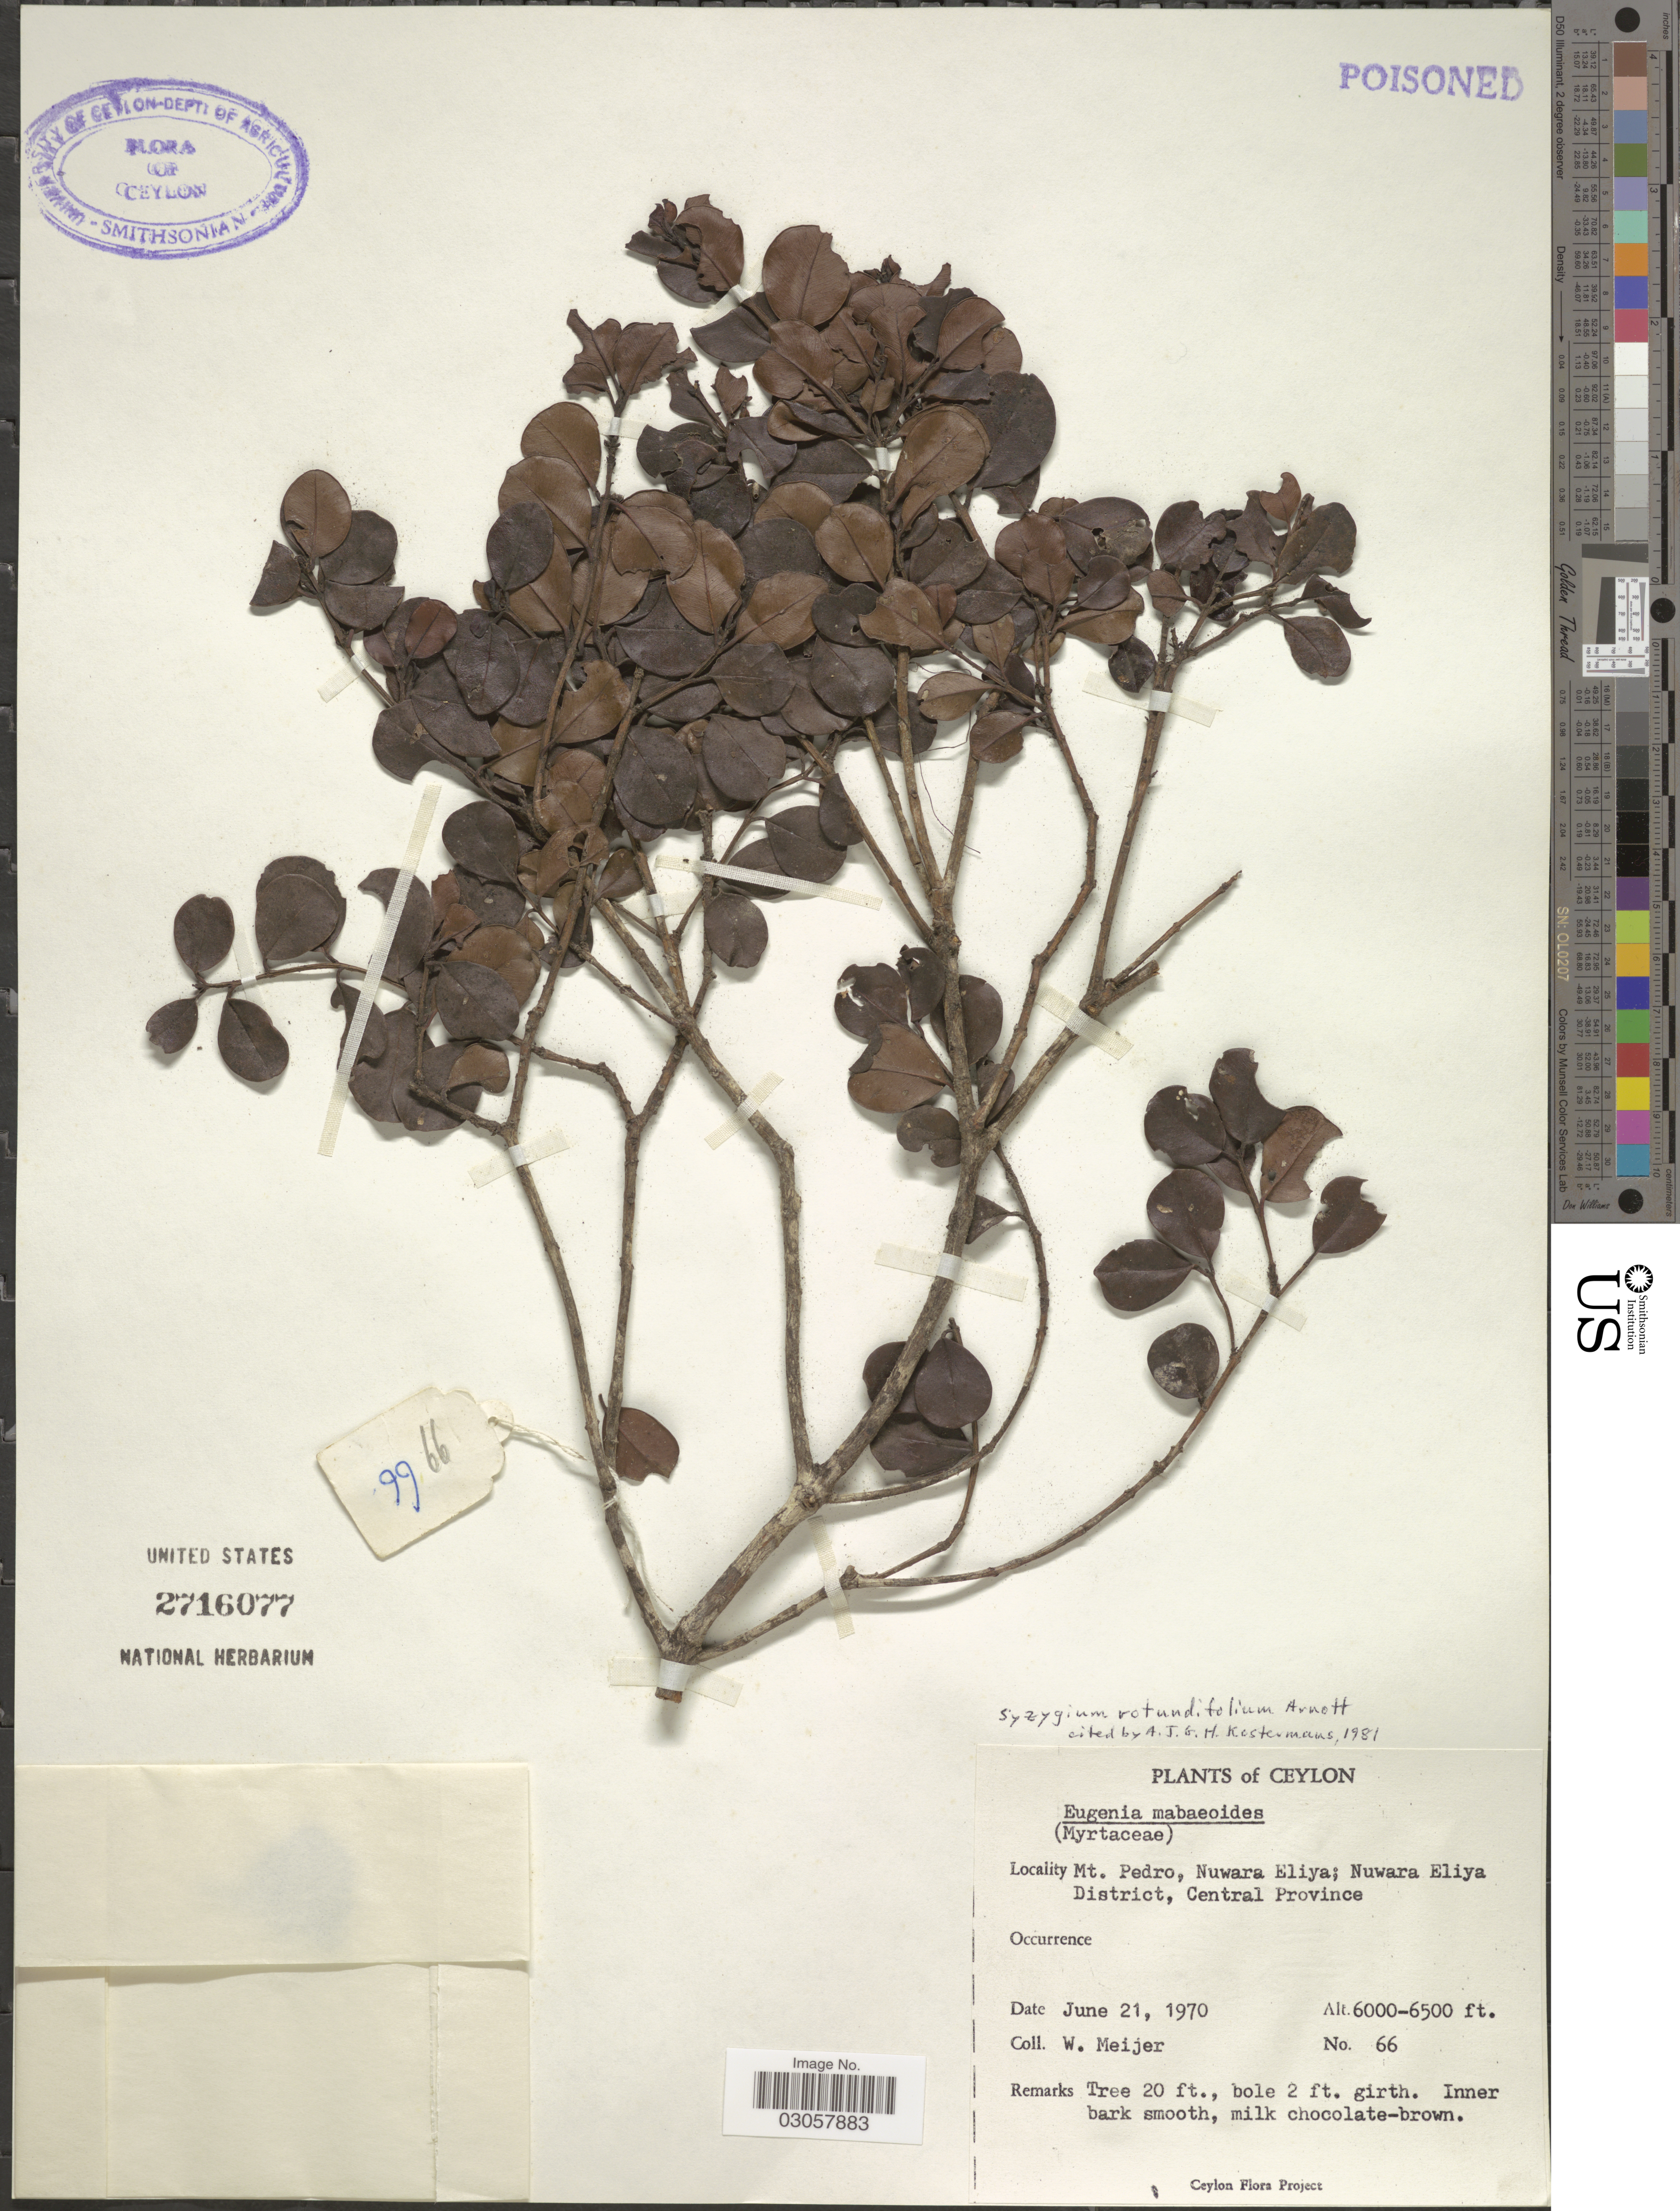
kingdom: Plantae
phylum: Tracheophyta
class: Magnoliopsida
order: Myrtales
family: Myrtaceae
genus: Syzygium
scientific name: Syzygium rotundifolium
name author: Arn.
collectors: W. Meijer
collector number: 66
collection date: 1970-06-21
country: Sri Lanka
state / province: Central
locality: Ceylon. Mt. Pedro, Nuwara Eliya; Nuwara ELiya District.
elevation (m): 1829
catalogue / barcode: US 2716077